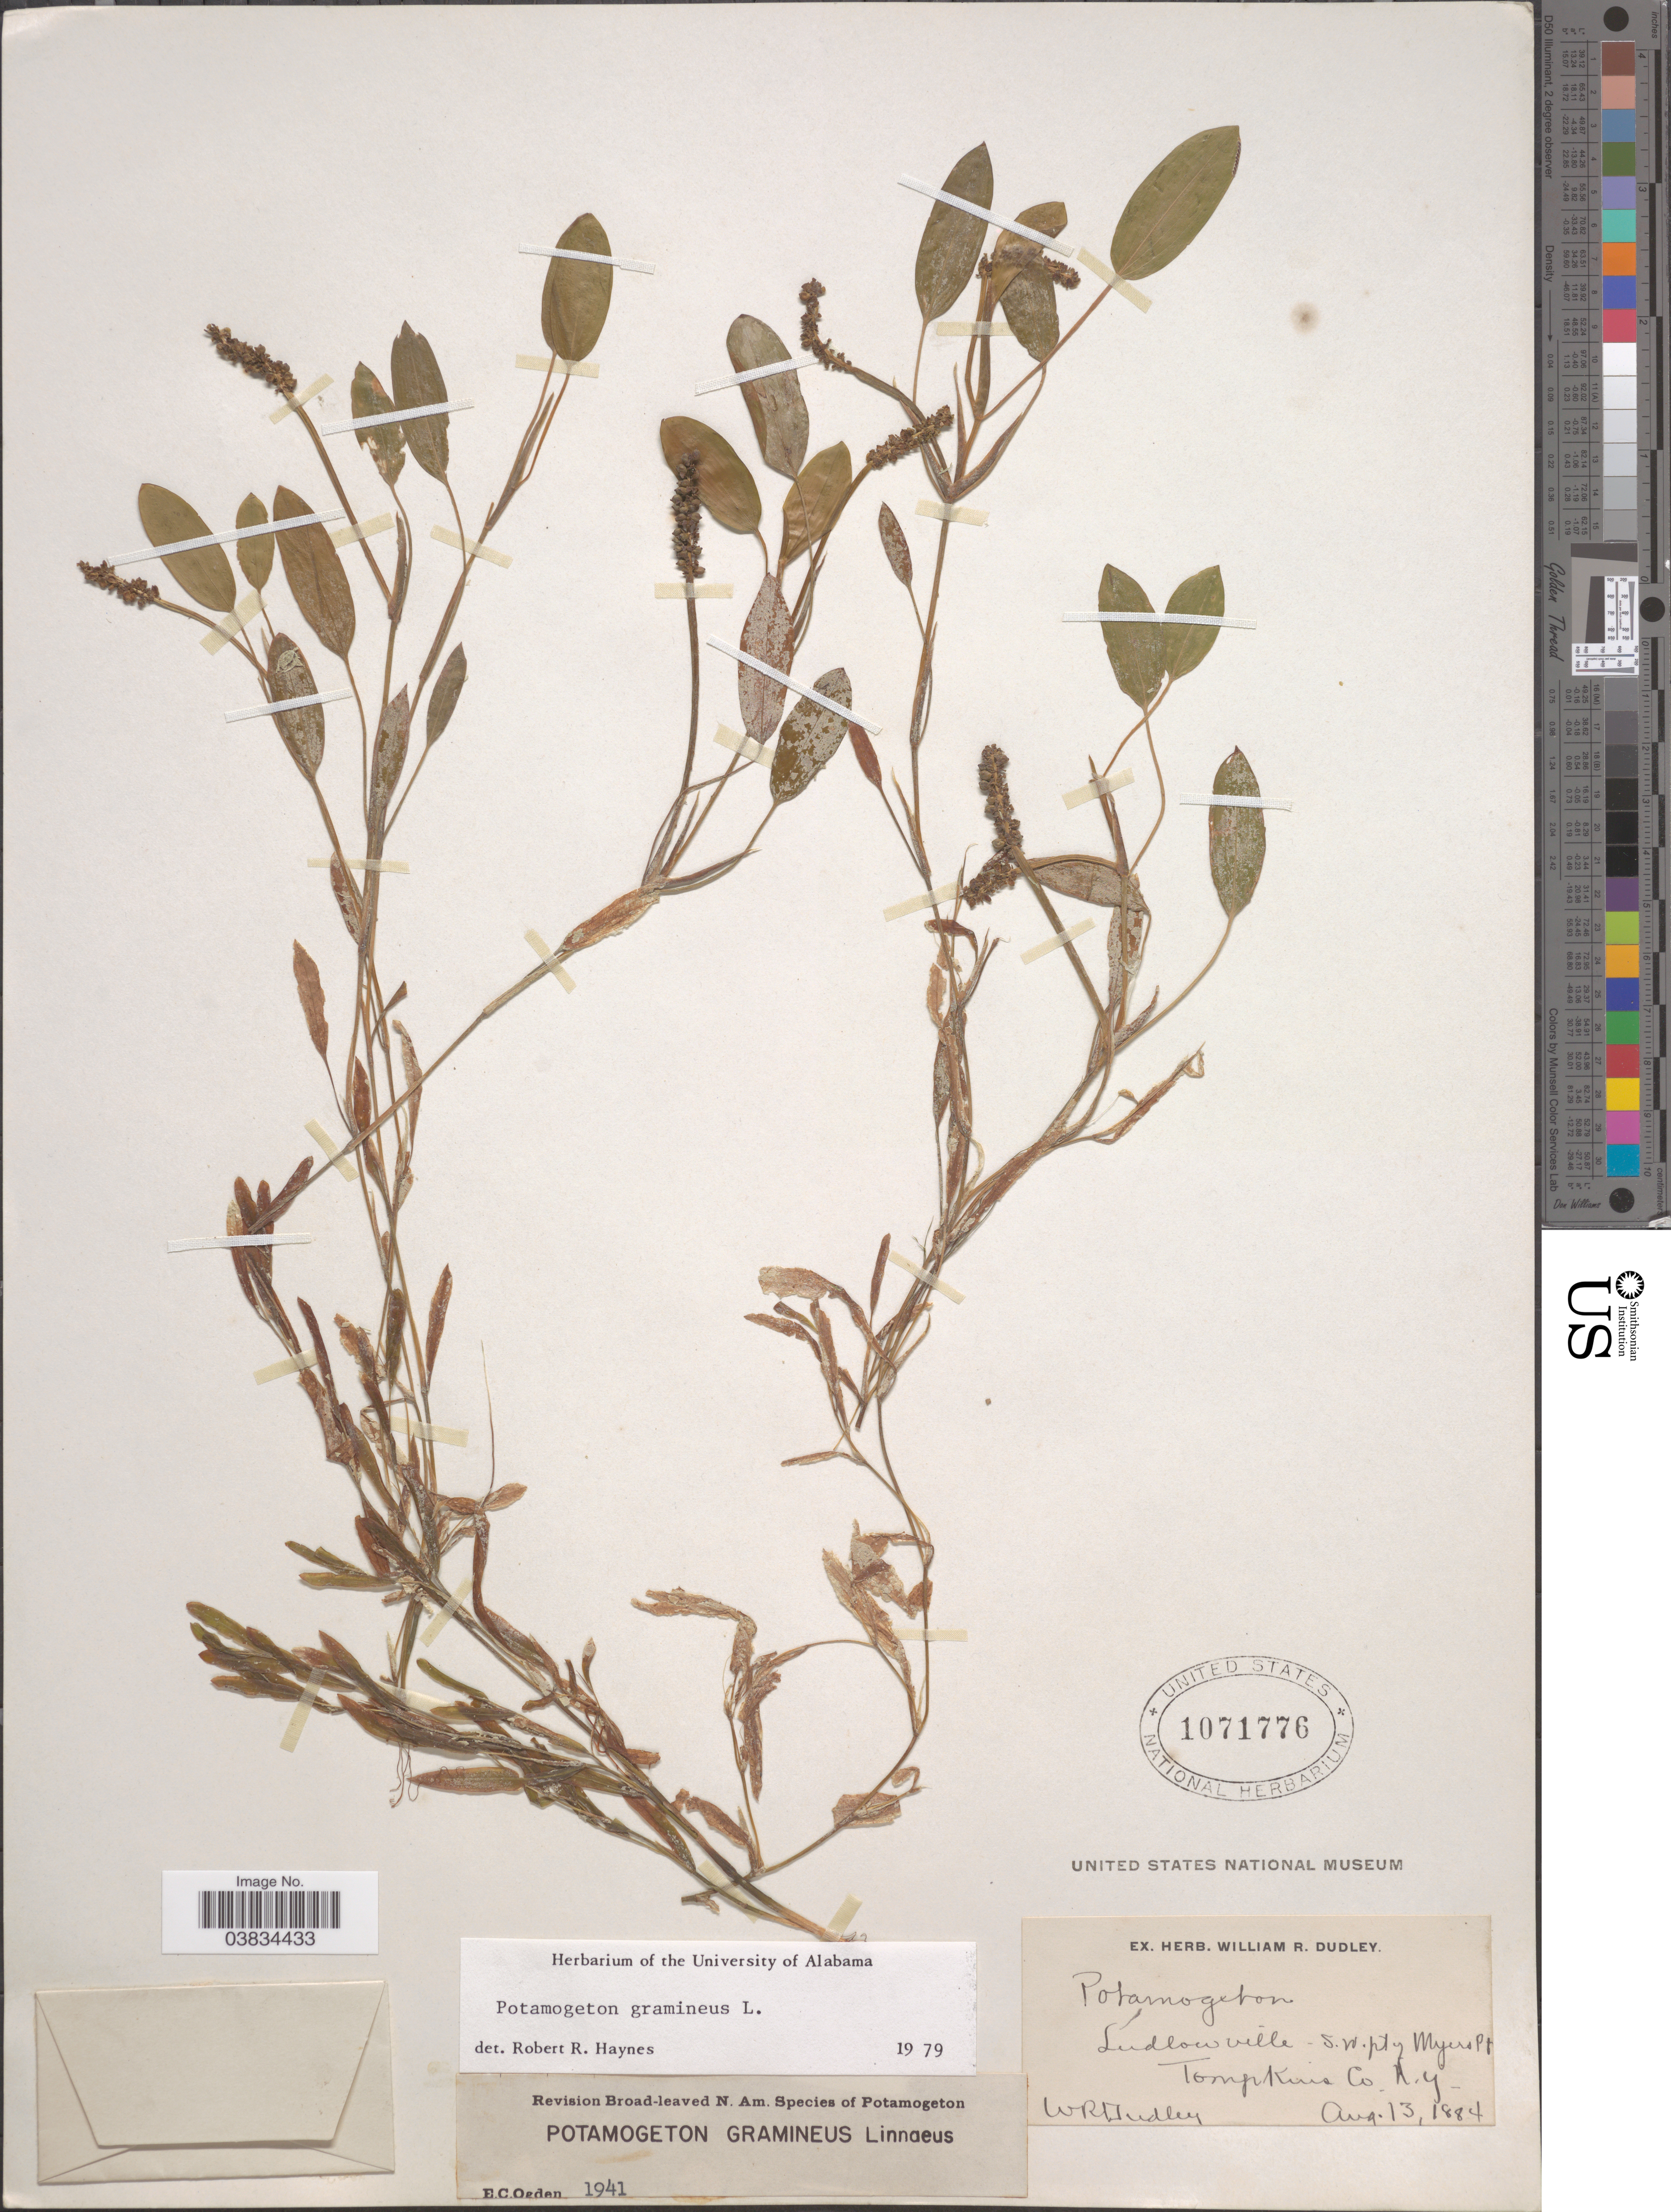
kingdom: Plantae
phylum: Tracheophyta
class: Liliopsida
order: Alismatales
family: Potamogetonaceae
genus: Potamogeton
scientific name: Potamogeton gramineus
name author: L.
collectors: W. Dudley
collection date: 1884-08-13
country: United States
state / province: New York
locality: Ludlowville S.W. pt of Myers Pt. Tompkins Co.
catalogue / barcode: US 1071776